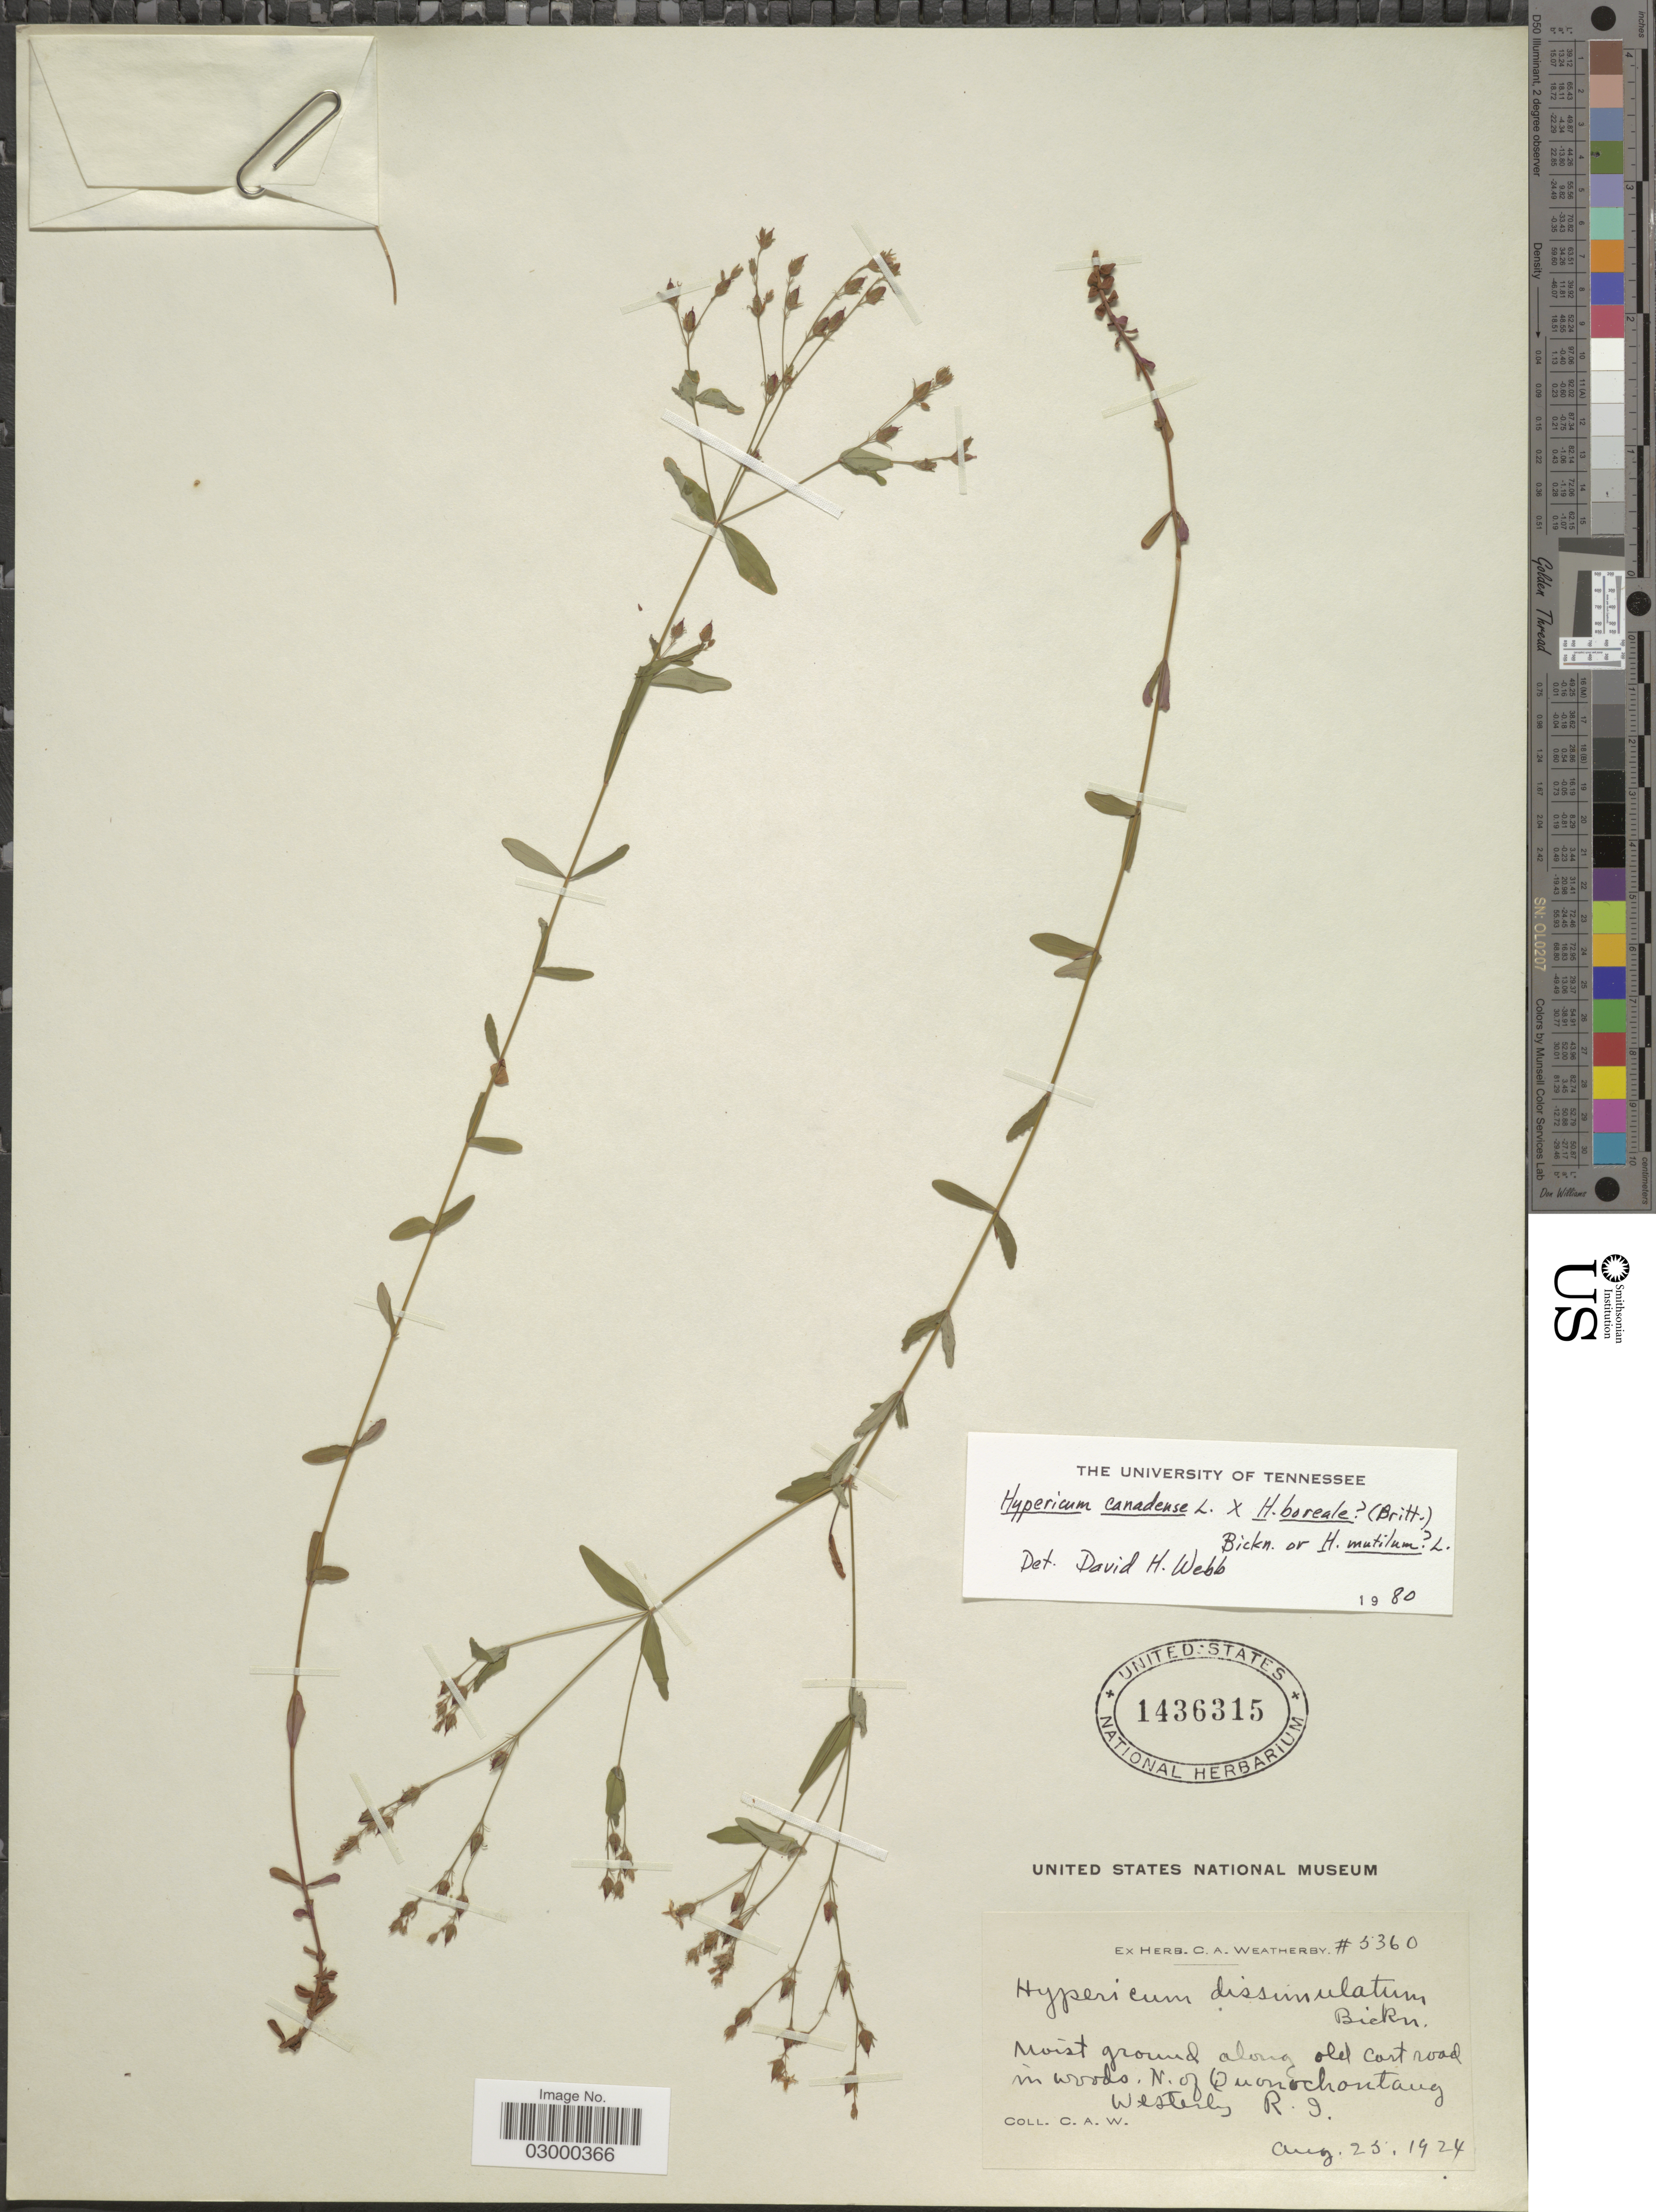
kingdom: Plantae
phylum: Tracheophyta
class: Magnoliopsida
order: Malpighiales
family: Hypericaceae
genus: Hypericum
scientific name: Hypericum canadense x H. sp.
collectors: C. A. Weatherby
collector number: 5360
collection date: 1924-08-25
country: United States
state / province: Rhode Island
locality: Moist ground along old cort road in woods, N. of Quonochontang Westerby.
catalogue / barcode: US 1436315